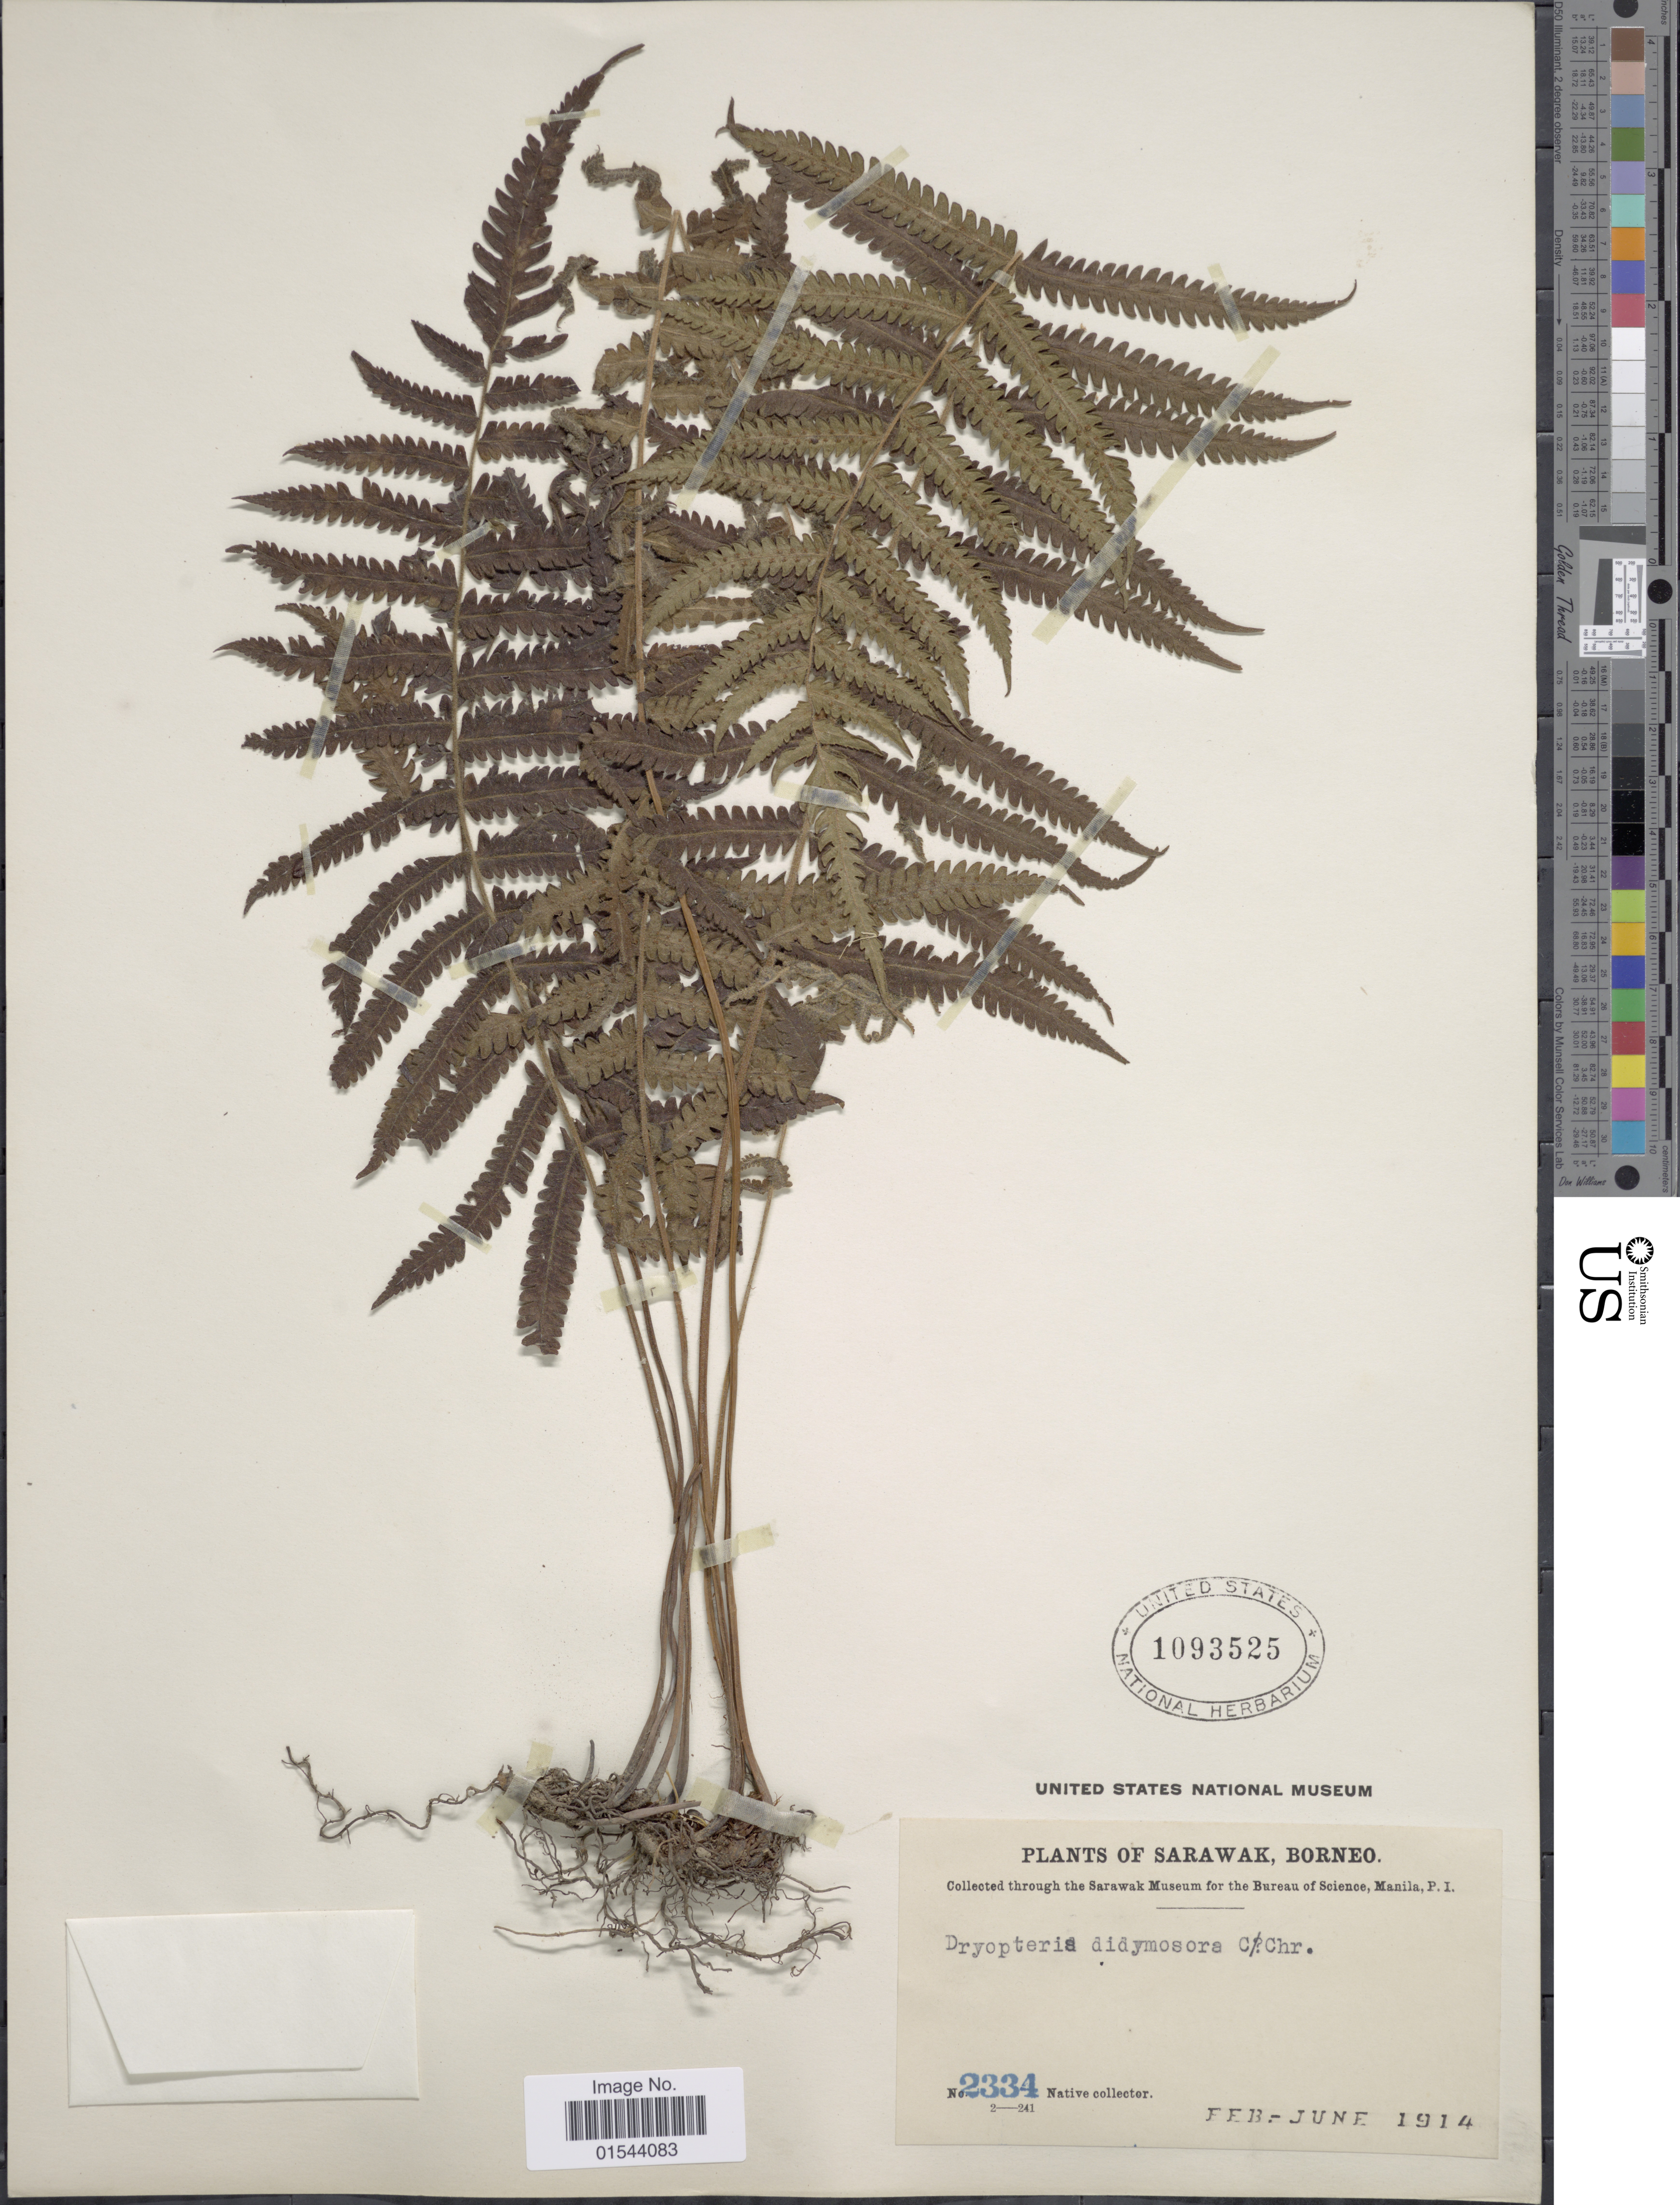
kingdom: Plantae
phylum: Tracheophyta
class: Polypodiopsida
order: Polypodiales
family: Thelypteridaceae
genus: Christella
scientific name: Christella parasitica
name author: (L.) H. Lév.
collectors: Native collector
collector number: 2334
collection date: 1914-02/1914-06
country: Malaysia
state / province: Sarawak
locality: Borneo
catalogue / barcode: US 1093525